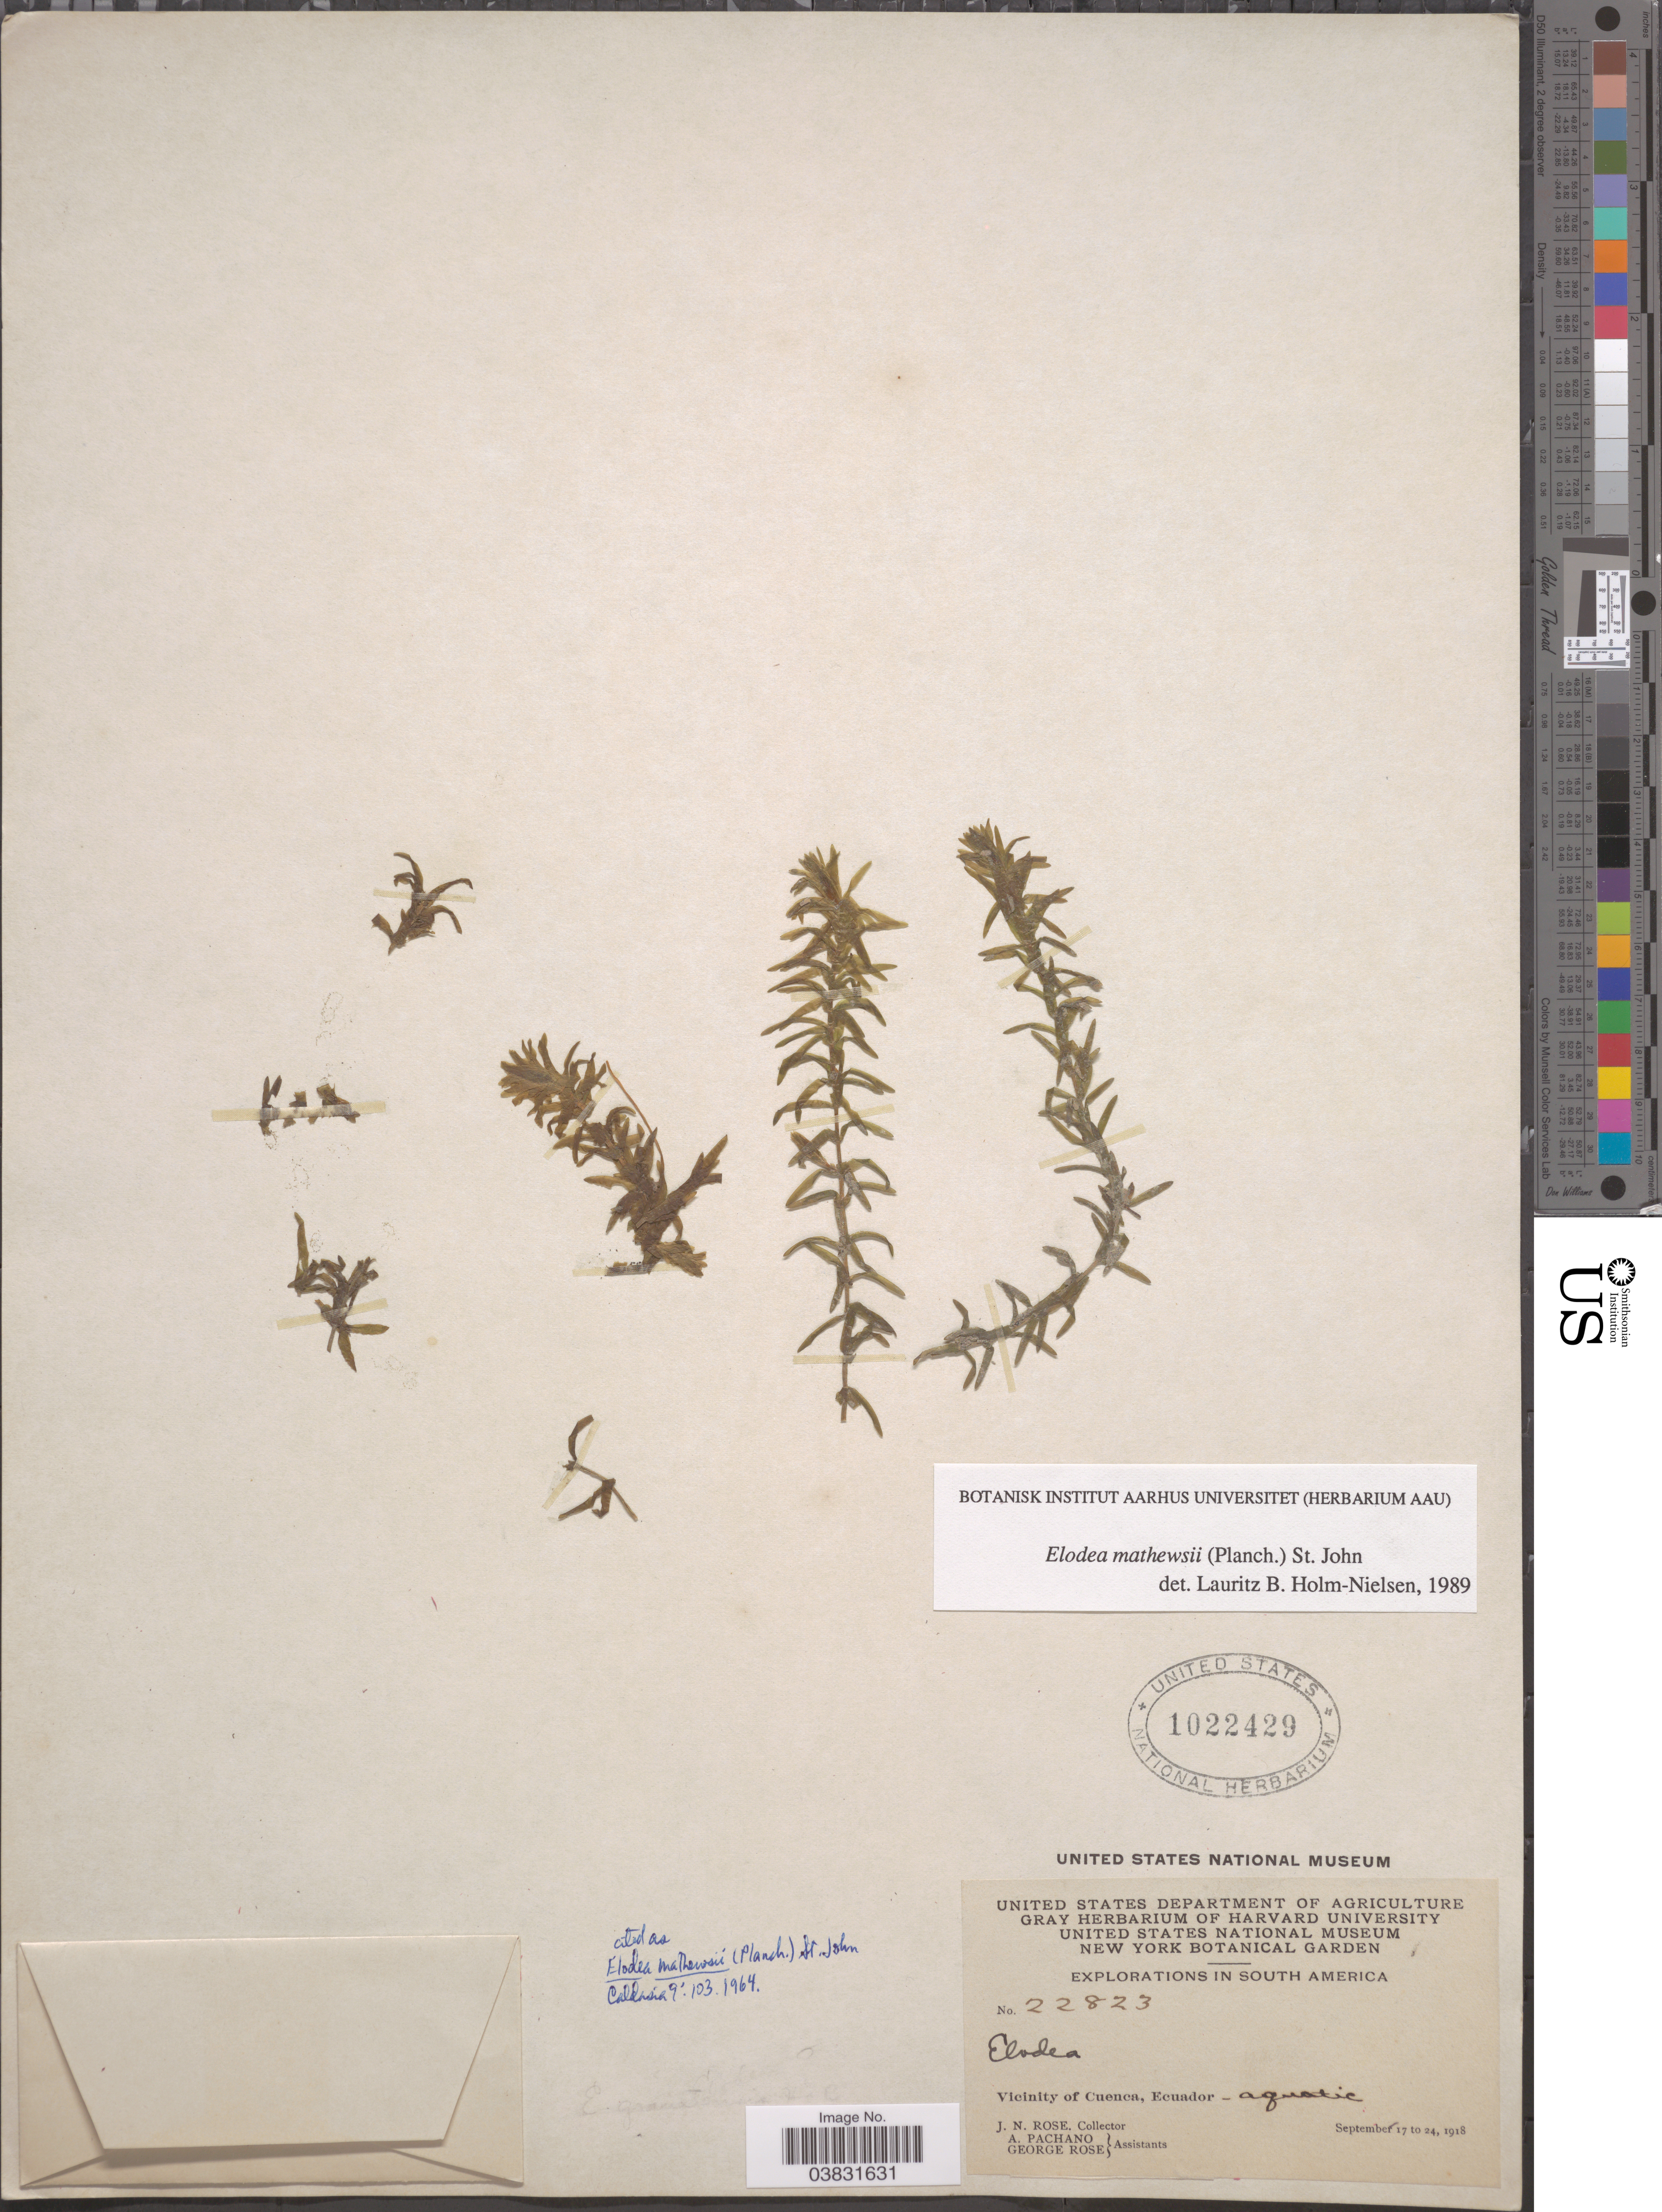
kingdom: Plantae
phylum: Tracheophyta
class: Liliopsida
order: Alismatales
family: Hydrocharitaceae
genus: Elodea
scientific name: Elodea matthewsii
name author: (Planch.) H. St. John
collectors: J. N. Rose, A. Pachano & G. Rose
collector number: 22823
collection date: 1918-09-17/1918-09-24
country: Ecuador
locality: Vicinity of Cuenca.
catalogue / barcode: US 1022429